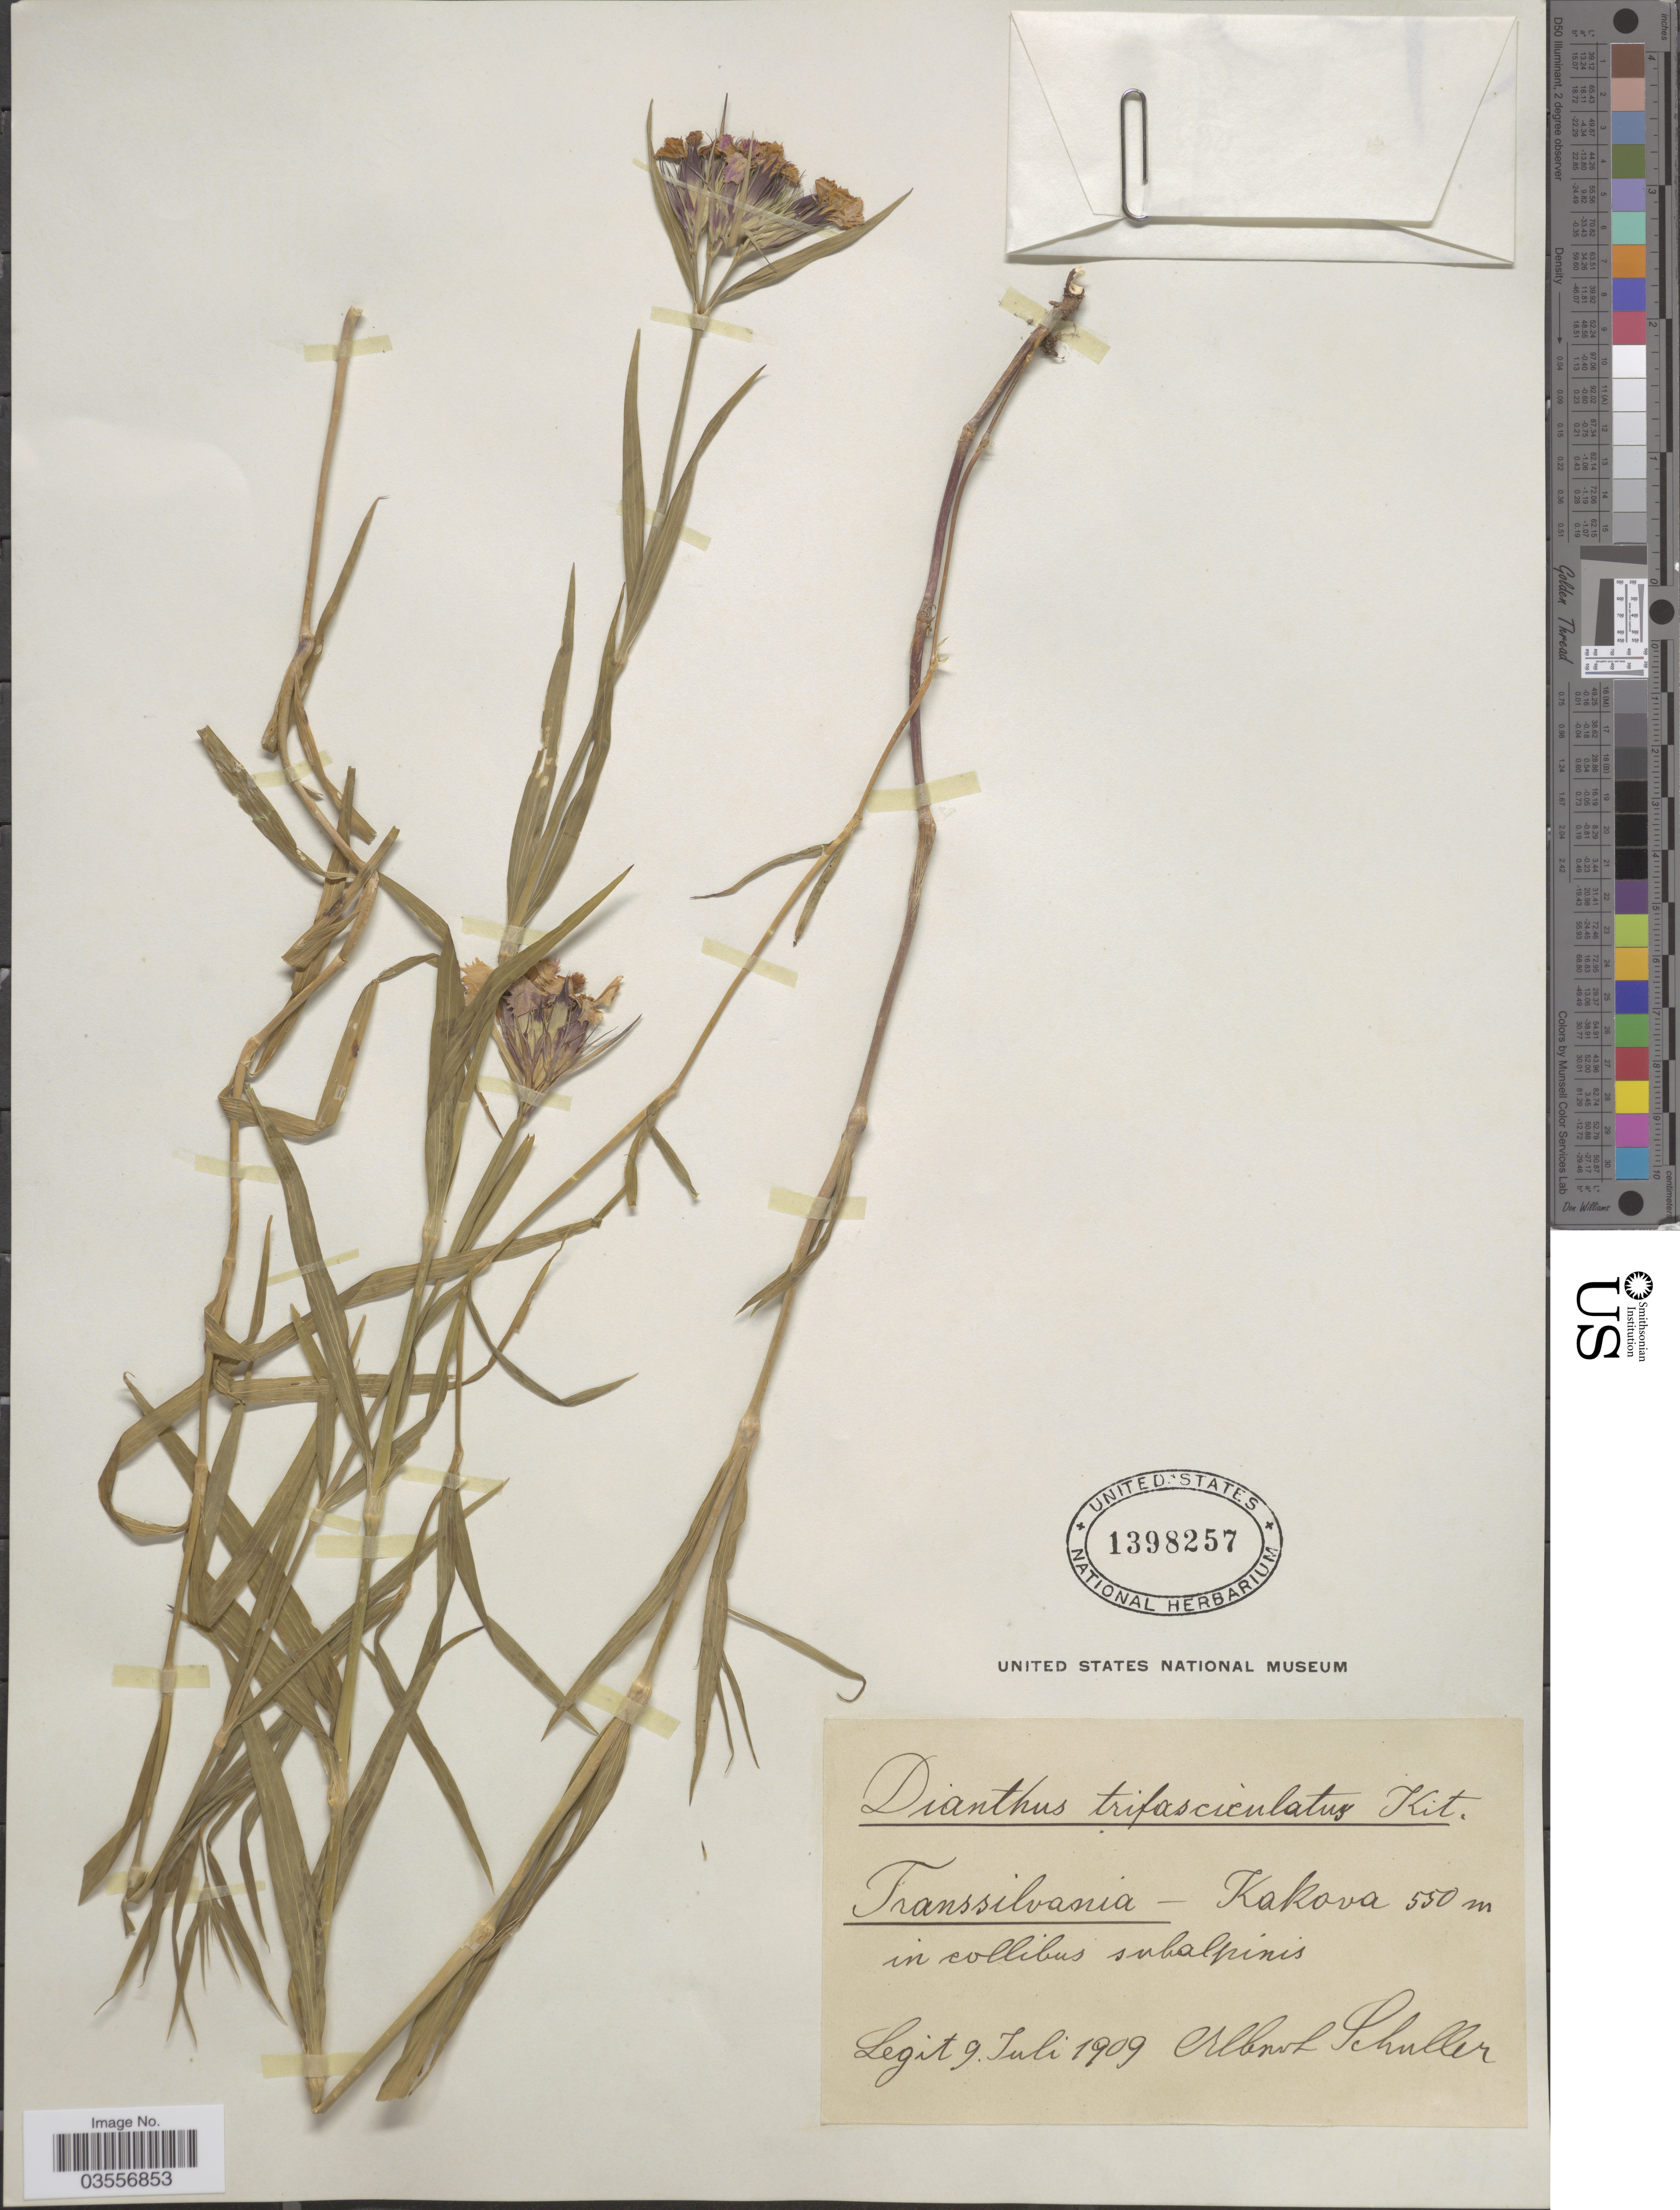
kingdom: Plantae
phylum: Tracheophyta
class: Magnoliopsida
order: Caryophyllales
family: Caryophyllaceae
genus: Dianthus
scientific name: Dianthus trifasciculatus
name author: Kit.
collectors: A. Schuller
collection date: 1909-07-09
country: Romania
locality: Transsilvania - Kakova.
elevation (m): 550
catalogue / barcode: US 1398257